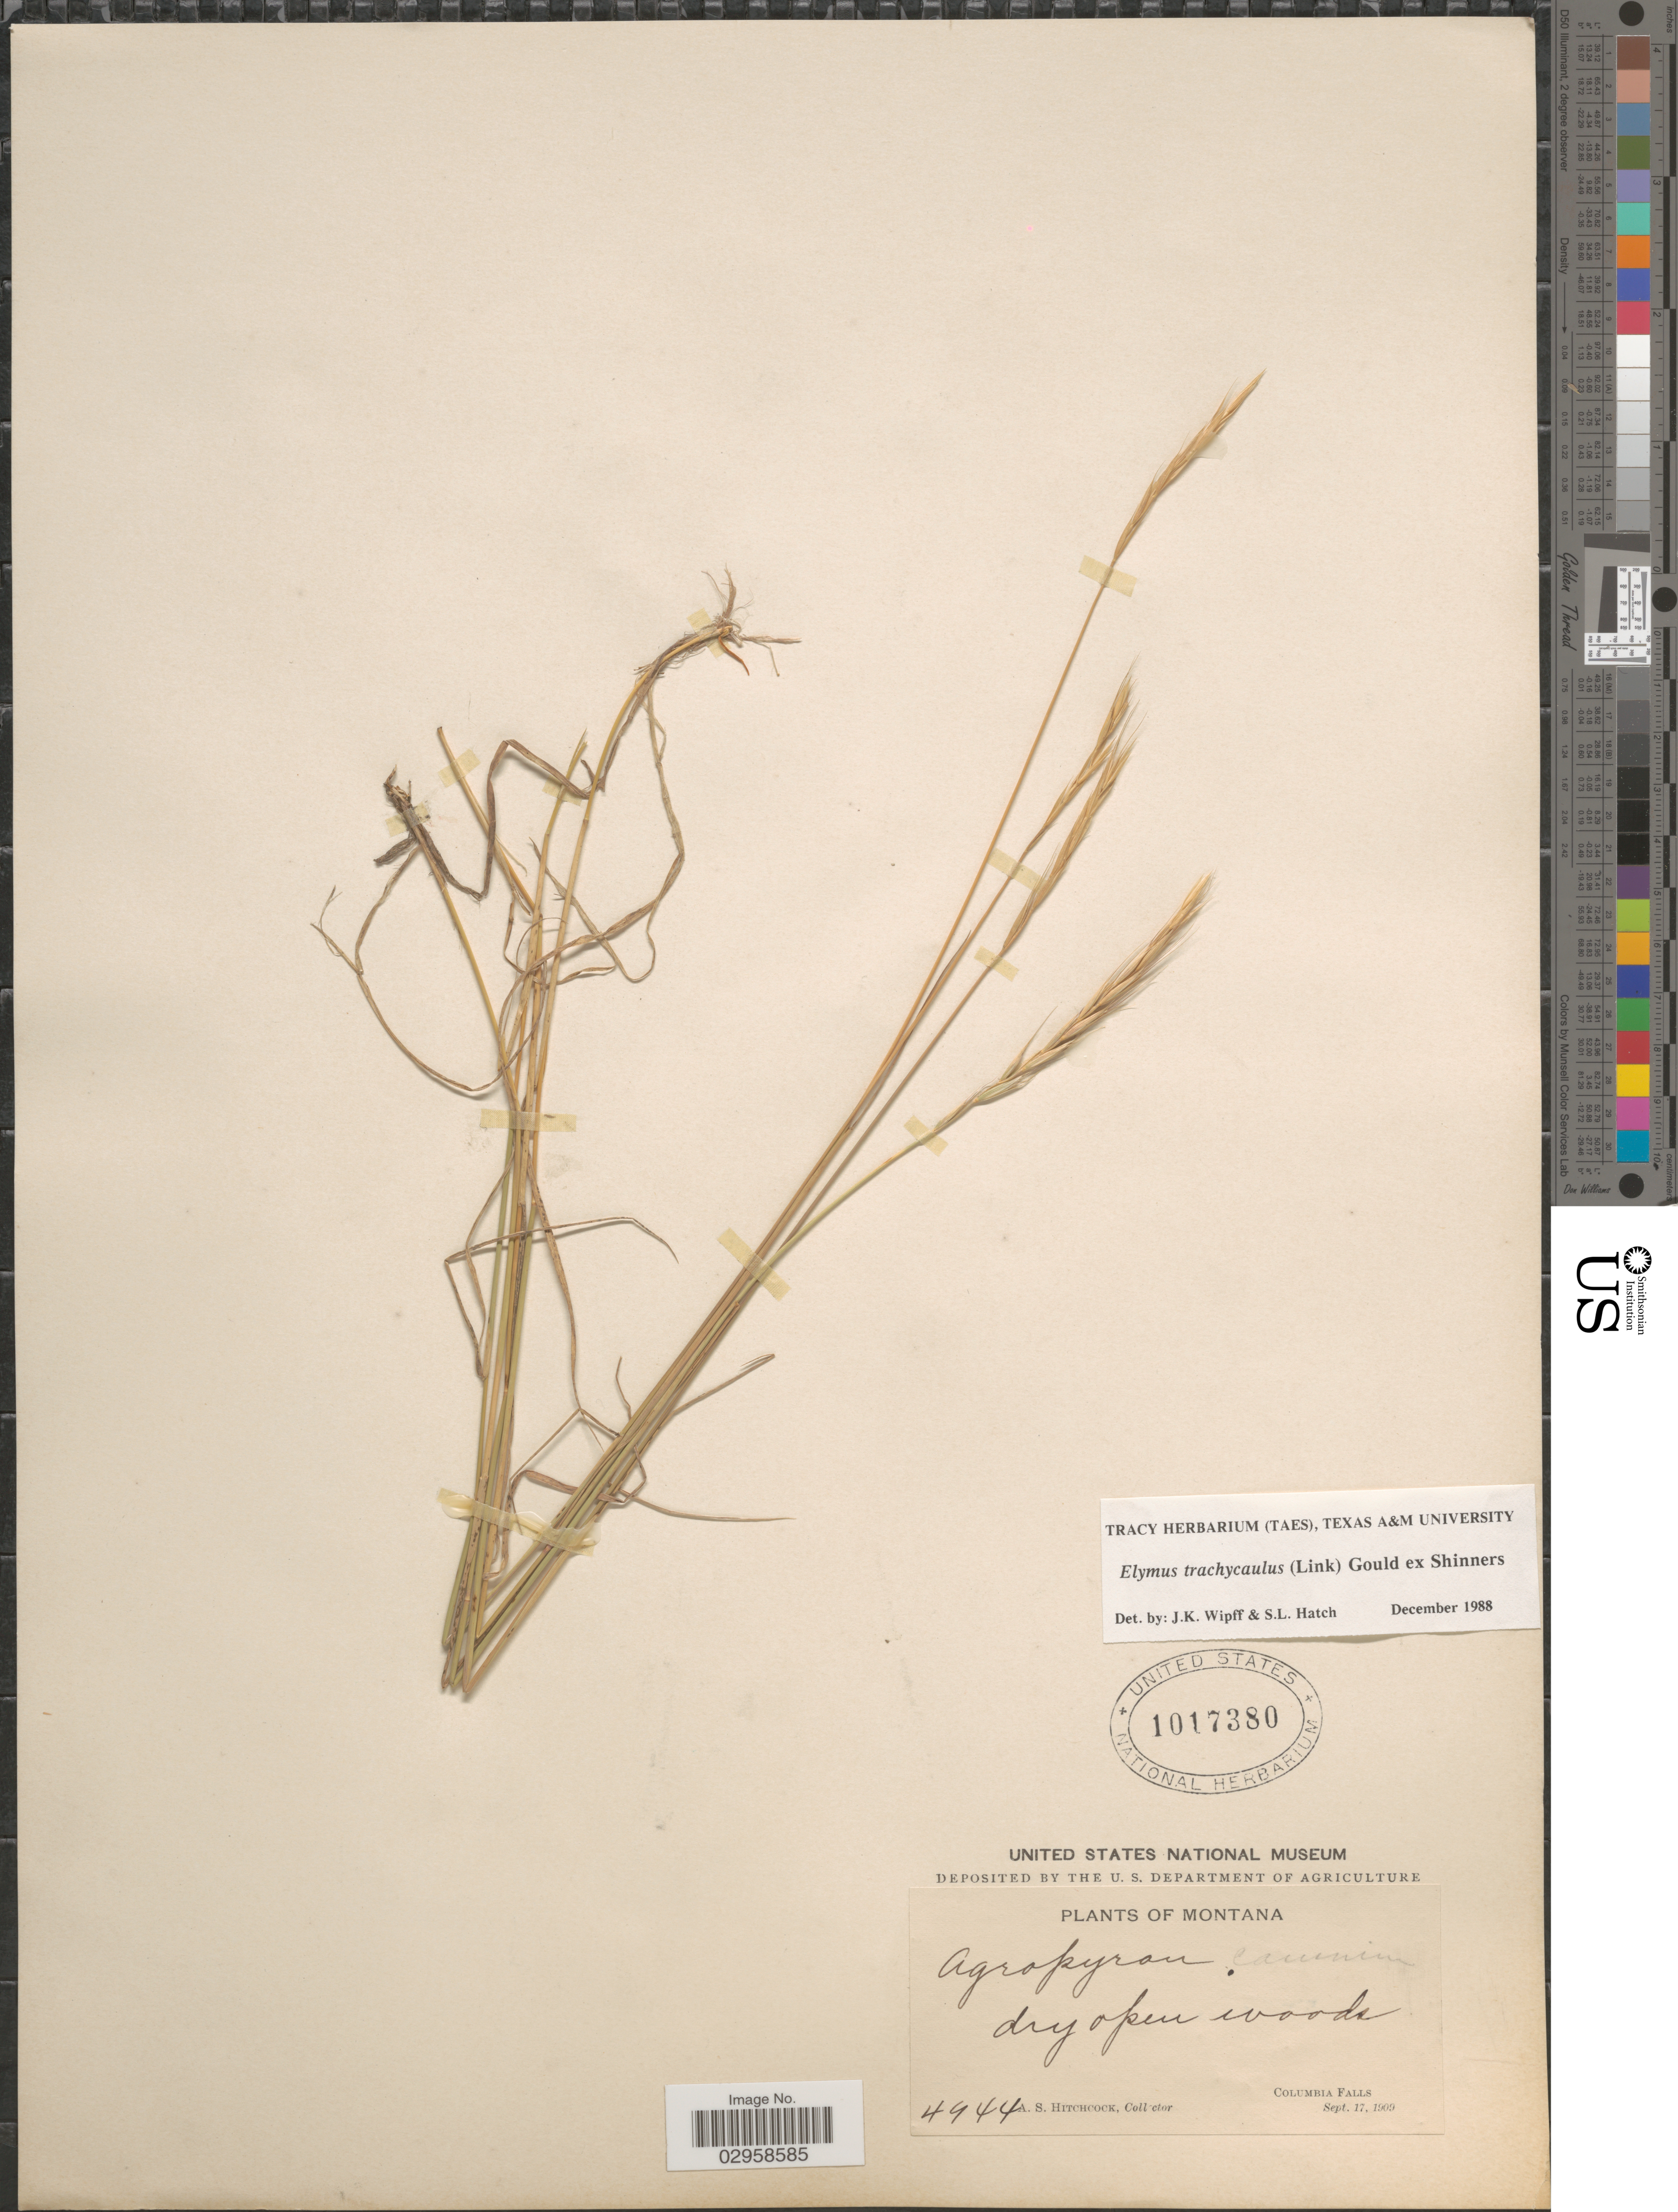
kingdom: Plantae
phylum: Tracheophyta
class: Liliopsida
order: Poales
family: Poaceae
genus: Elymus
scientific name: Elymus trachycaulus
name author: (Link) Gould ex Shinners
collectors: A. S. Hitchcock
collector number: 4944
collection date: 1909-09-17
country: United States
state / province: Montana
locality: Columbia Falls.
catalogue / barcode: US 1017380